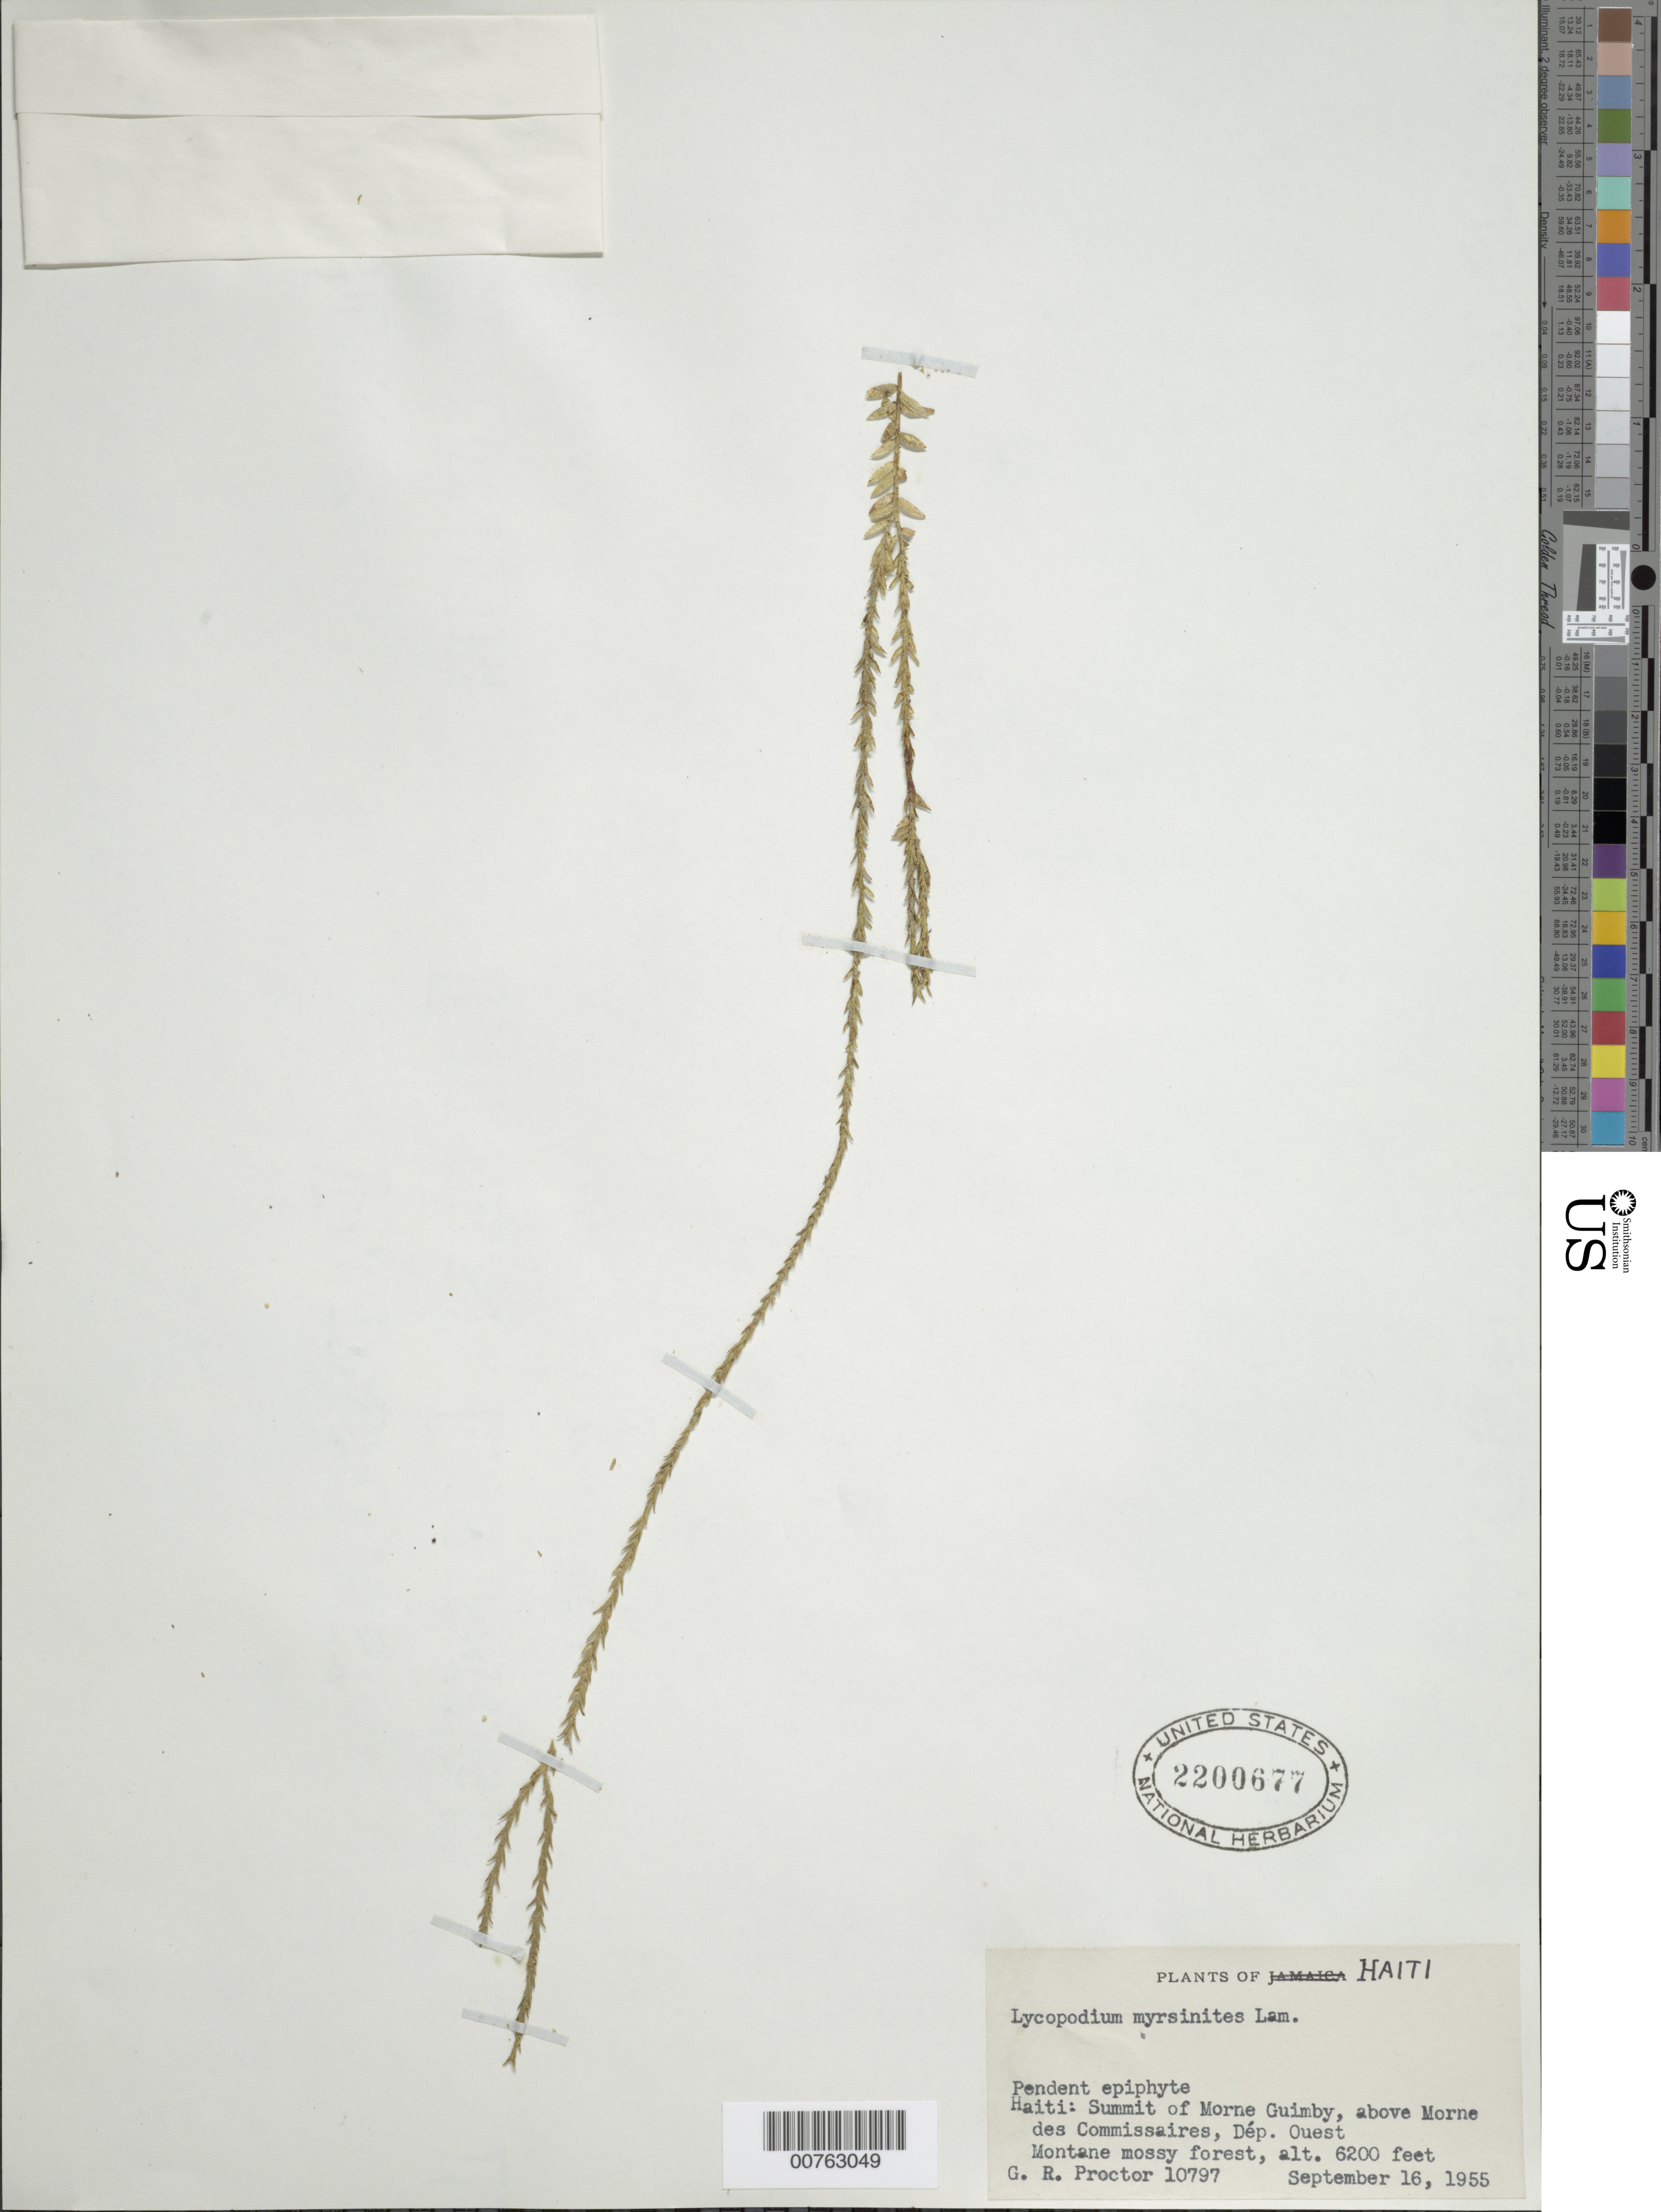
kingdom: Plantae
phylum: Tracheophyta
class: Lycopodiopsida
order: Lycopodiales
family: Lycopodiaceae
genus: Phlegmariurus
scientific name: Phlegmariurus myrsinites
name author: (Lam.) B. Øllg.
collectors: G. R. Proctor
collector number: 10797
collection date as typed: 16 Sep 1955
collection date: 1955-09-16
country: Haiti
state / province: Ouest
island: Hispaniola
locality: Summit of Morne Guimby, above Morne des Commissaires, Dep. Ouest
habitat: Montane mossy forest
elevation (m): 1890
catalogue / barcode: US 2200677